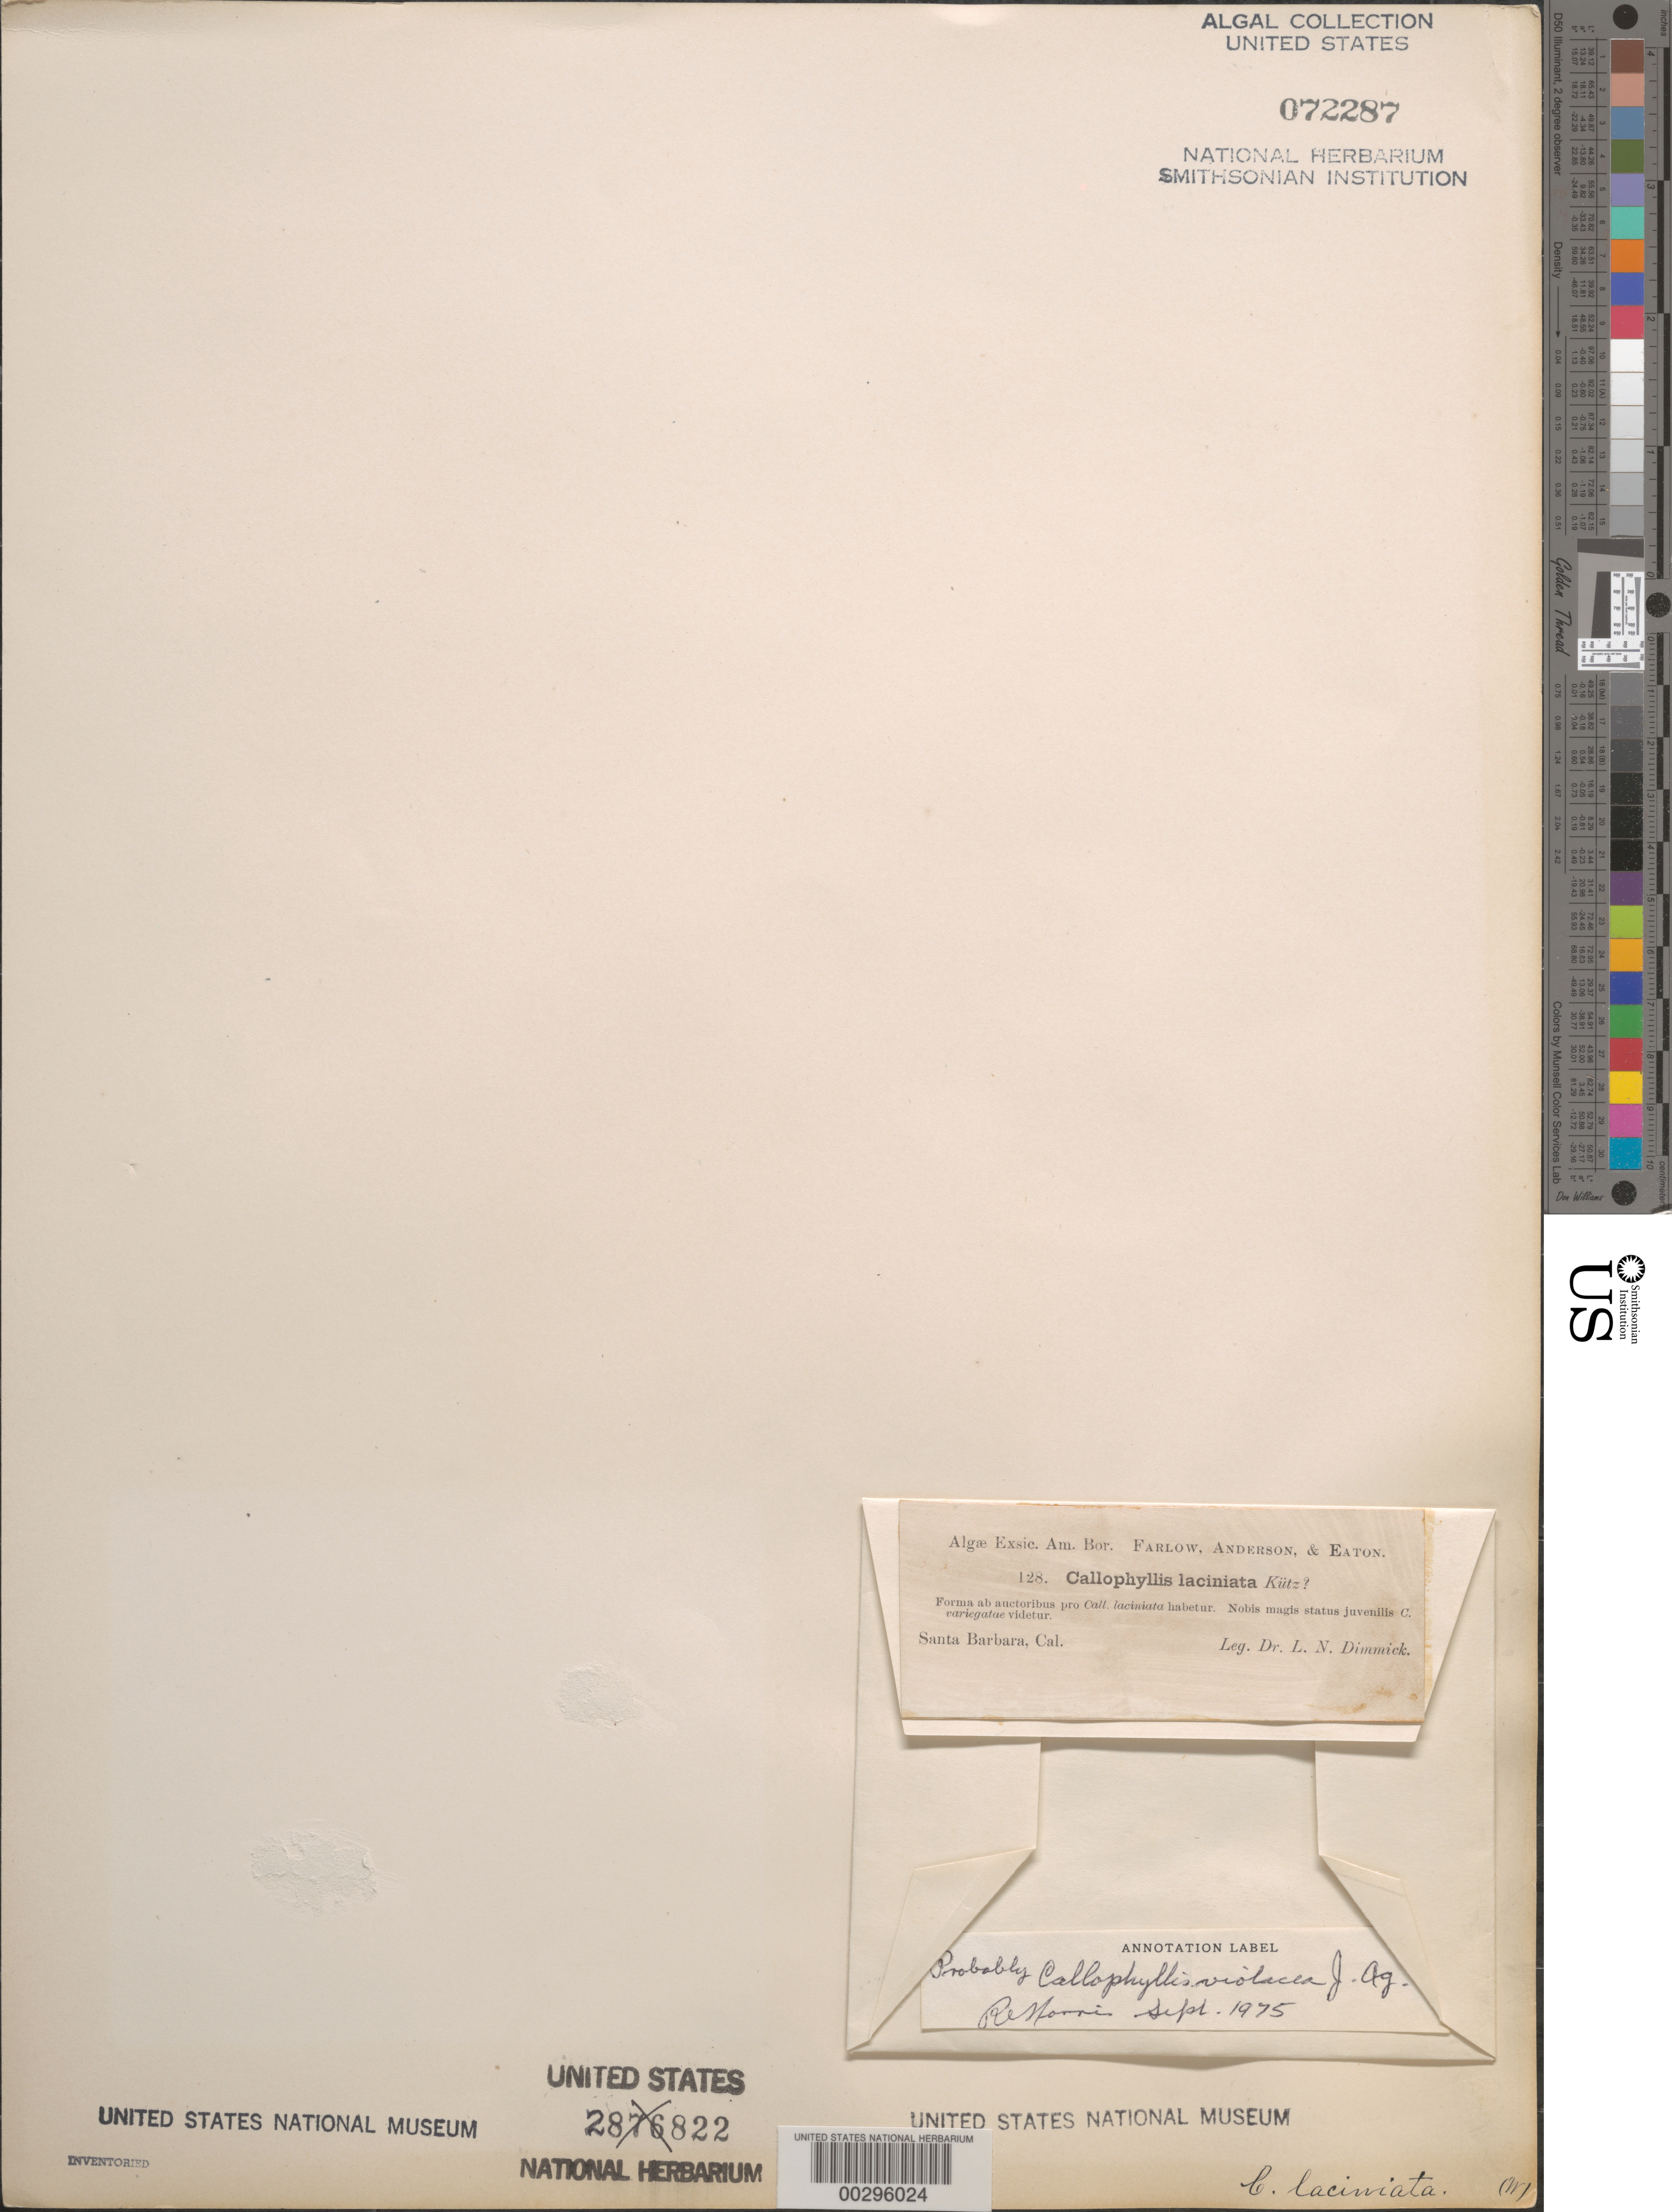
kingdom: Plantae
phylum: Rhodophyta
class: Florideophyceae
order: Gigartinales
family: Kallymeniaceae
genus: Callophyllis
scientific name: Callophyllis violacea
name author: J. Agardh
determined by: Norris, R. E.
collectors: L. Dimmick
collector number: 128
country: United States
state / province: California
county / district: Santa Barbara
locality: Santa Barbara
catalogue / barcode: US 72287